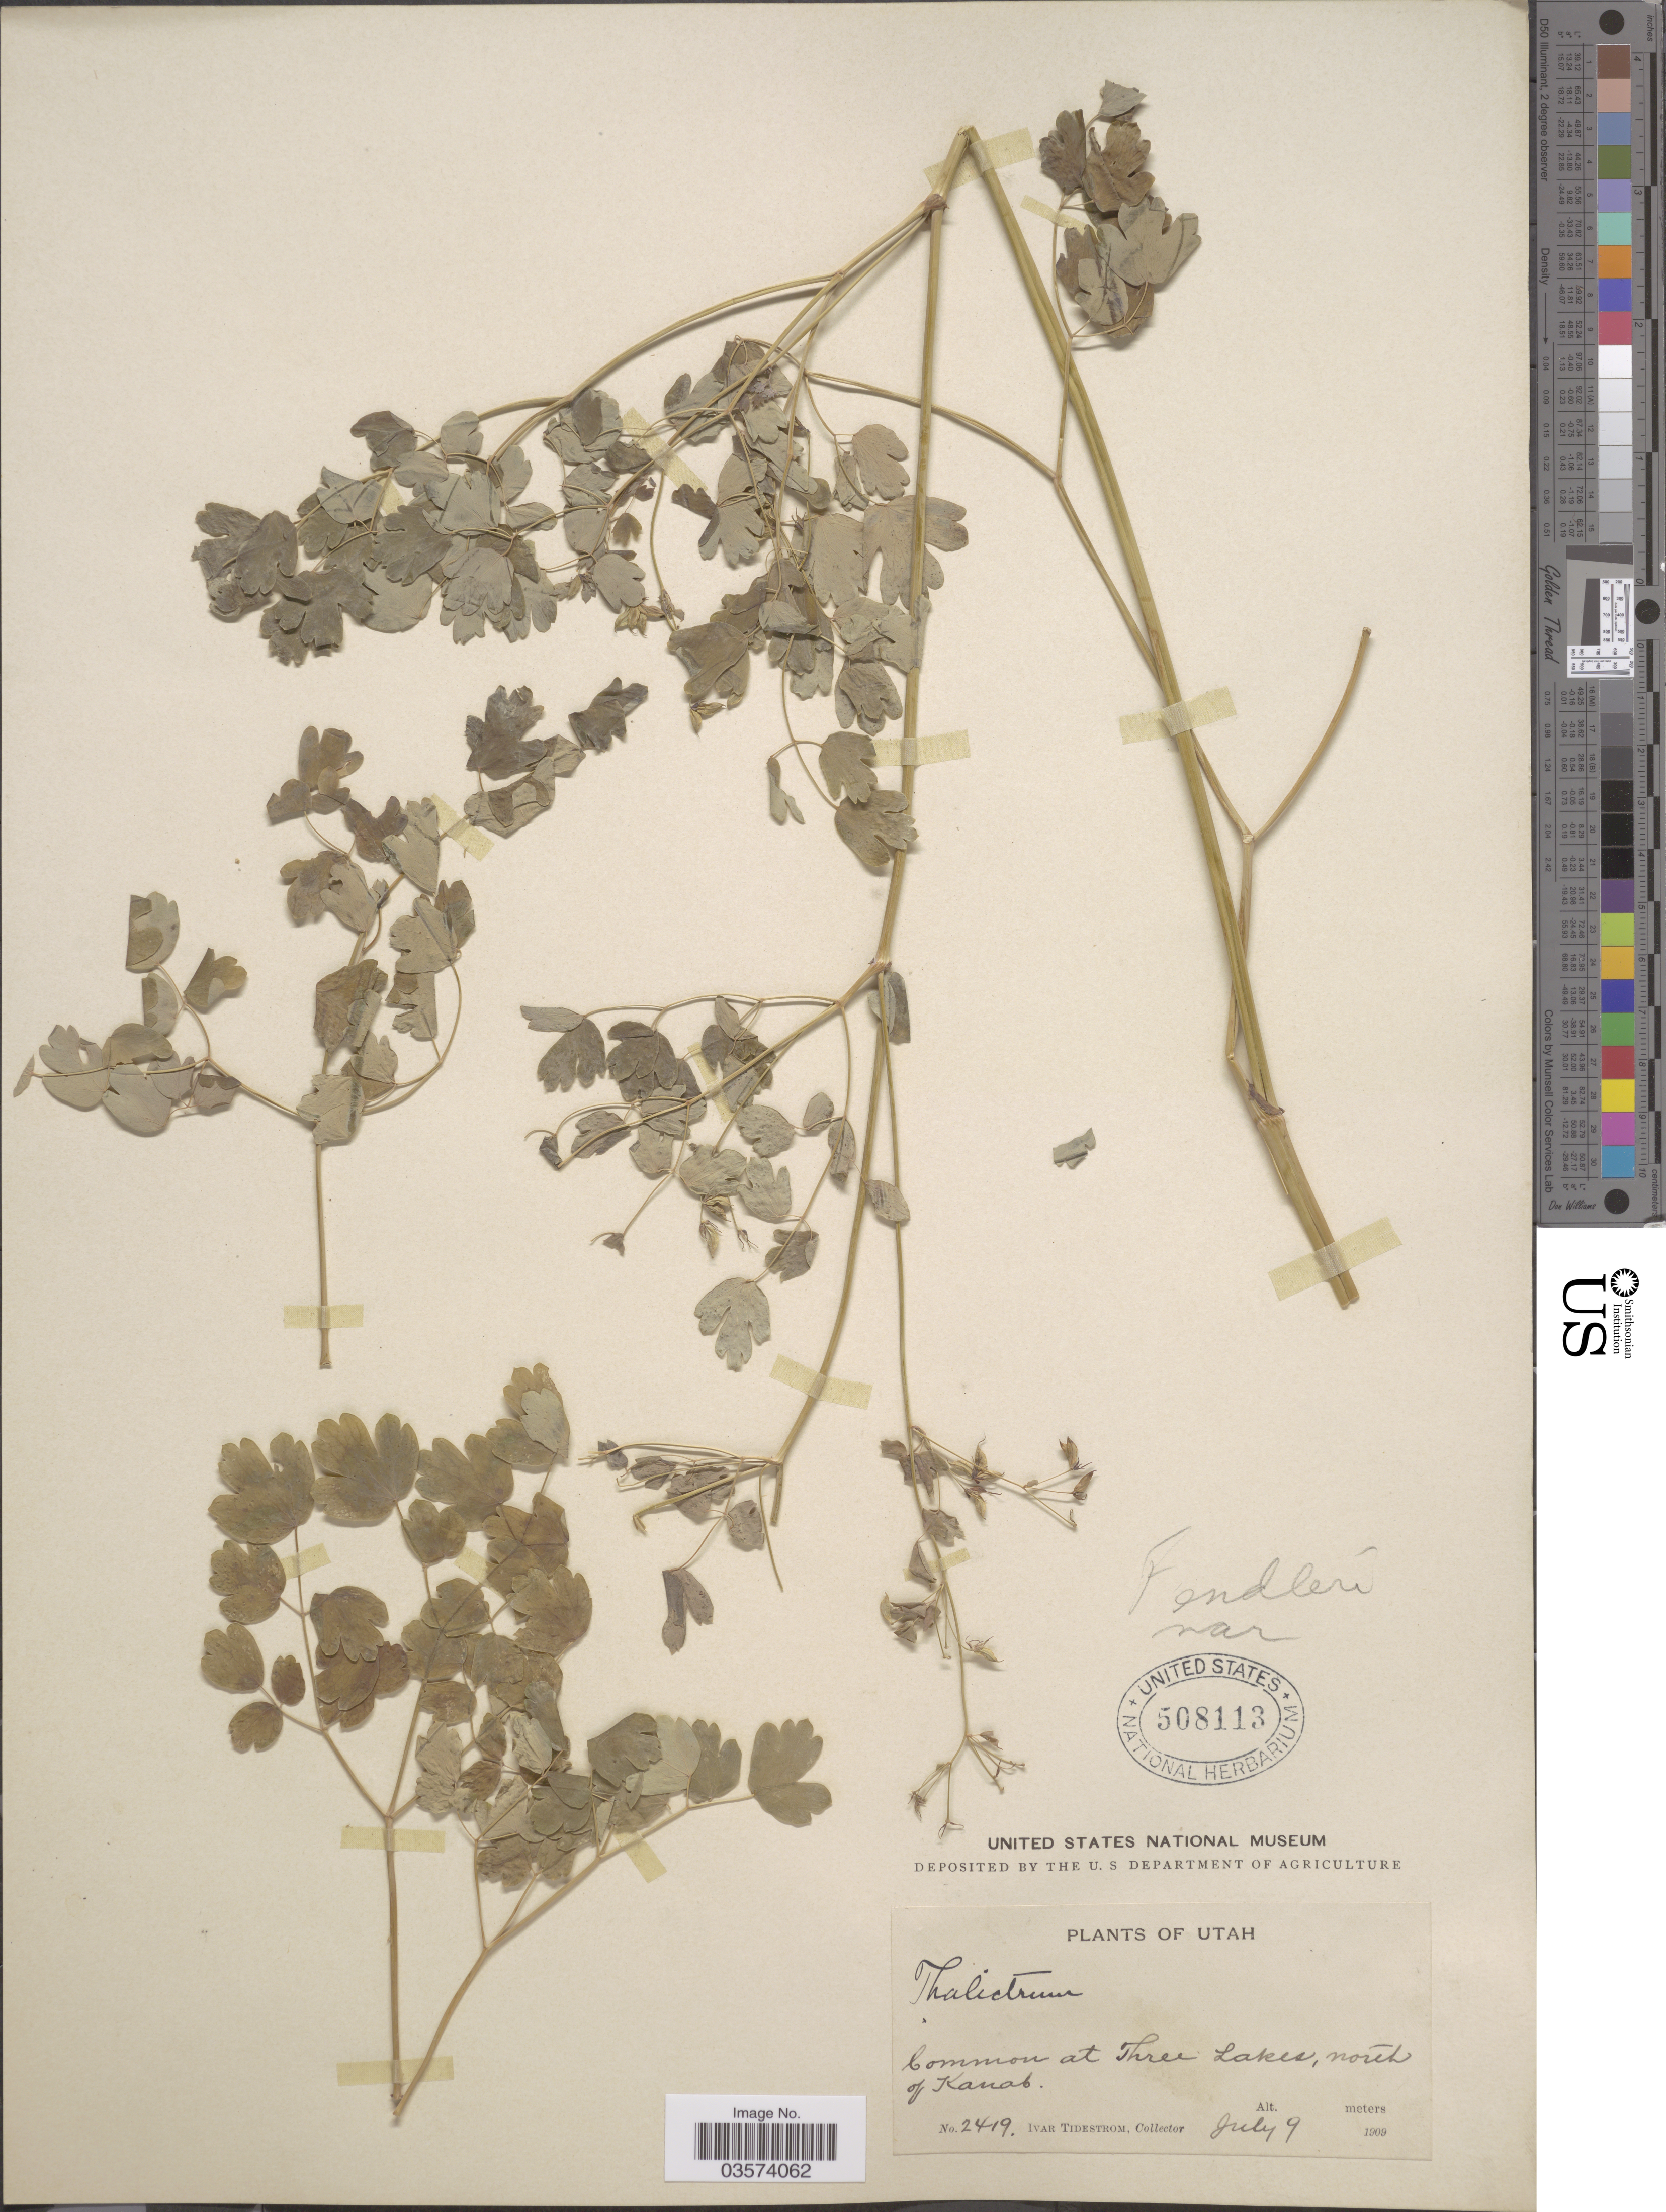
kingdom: Plantae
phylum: Tracheophyta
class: Magnoliopsida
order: Ranunculales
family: Ranunculaceae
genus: Thalictrum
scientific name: Thalictrum fendleri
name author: Engelm. ex A. Gray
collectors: I. F. Tidestrom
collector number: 2419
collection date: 1909-07-09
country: United States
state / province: Utah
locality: Three Lakes, north of Kanab.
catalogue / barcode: US 508113